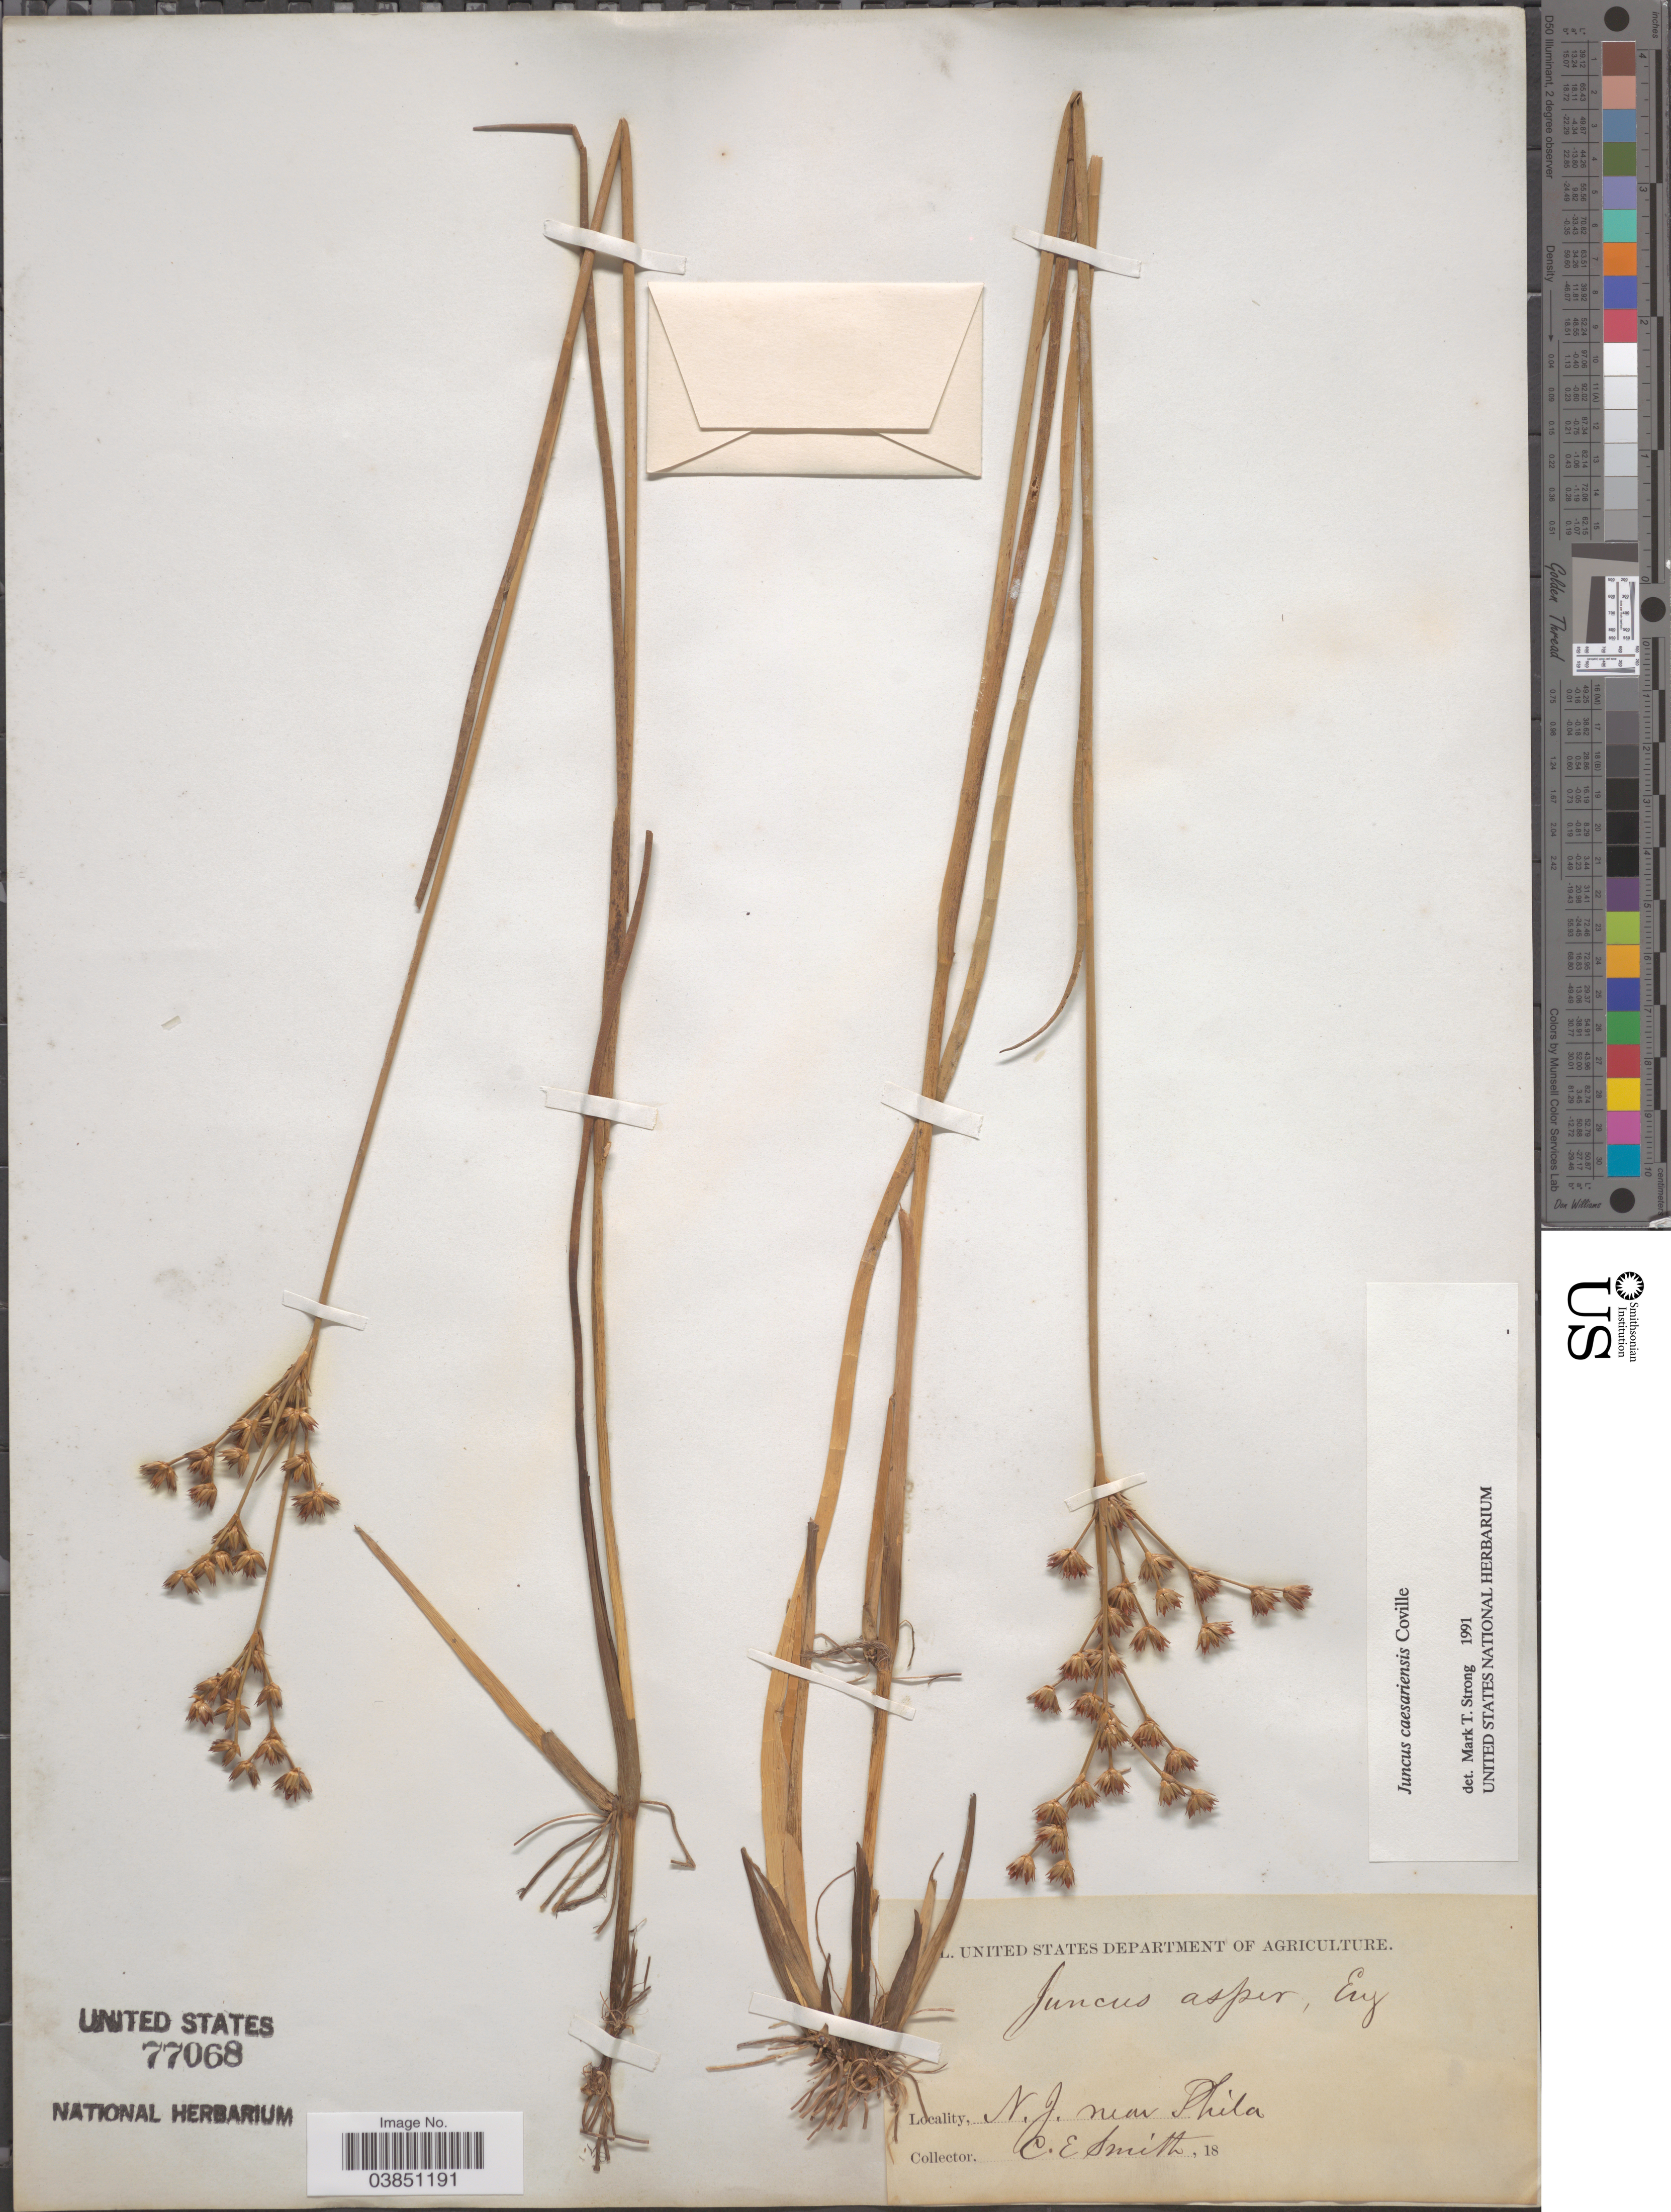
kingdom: Plantae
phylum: Tracheophyta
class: Liliopsida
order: Poales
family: Juncaceae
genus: Juncus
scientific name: Juncus caesariensis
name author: Coville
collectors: C. E. Smith Jr.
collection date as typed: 18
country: United States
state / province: New Jersey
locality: Near Phila.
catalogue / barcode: US 77068